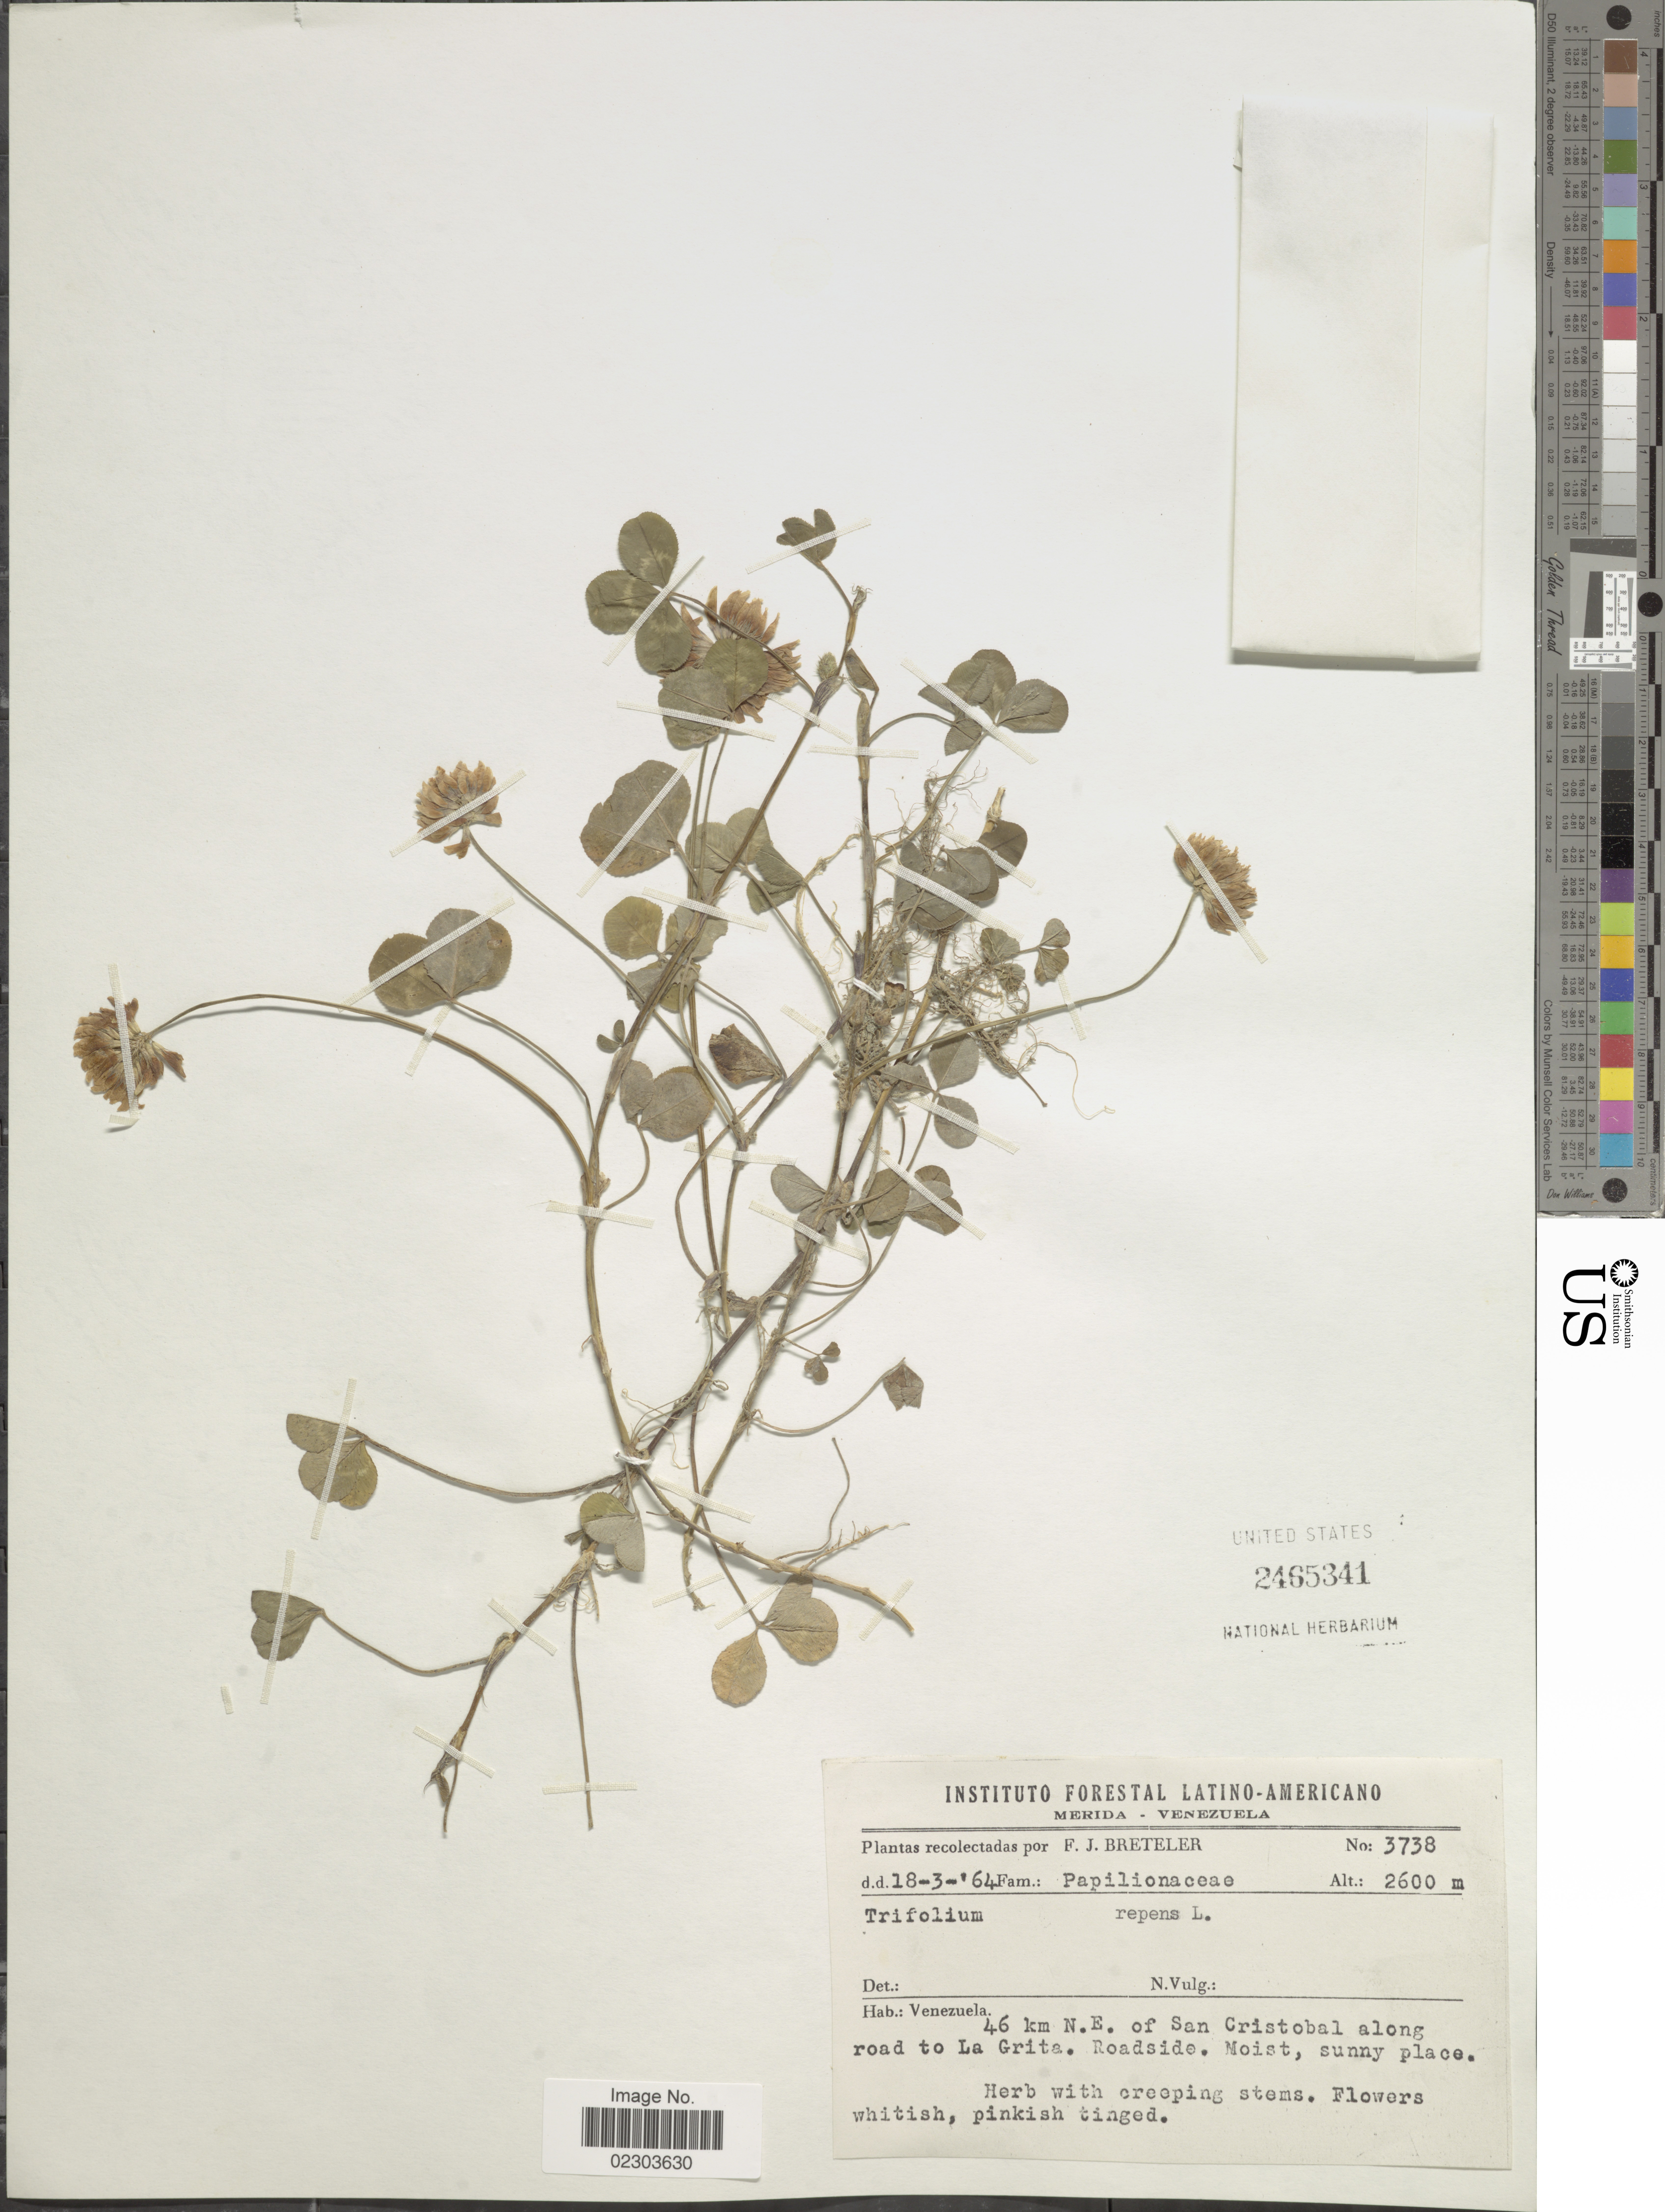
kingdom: Plantae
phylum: Tracheophyta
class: Magnoliopsida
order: Fabales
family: Fabaceae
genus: Trifolium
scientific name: Trifolium repens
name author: L.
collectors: F. J. Breteler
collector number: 3738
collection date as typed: Transcribed d/m/y: 18/3/64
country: Venezuela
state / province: Mérida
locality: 46 km N.E. of San Cristobal along road to La Grita, roadside, moist, sunny place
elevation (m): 2600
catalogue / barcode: US 2465341